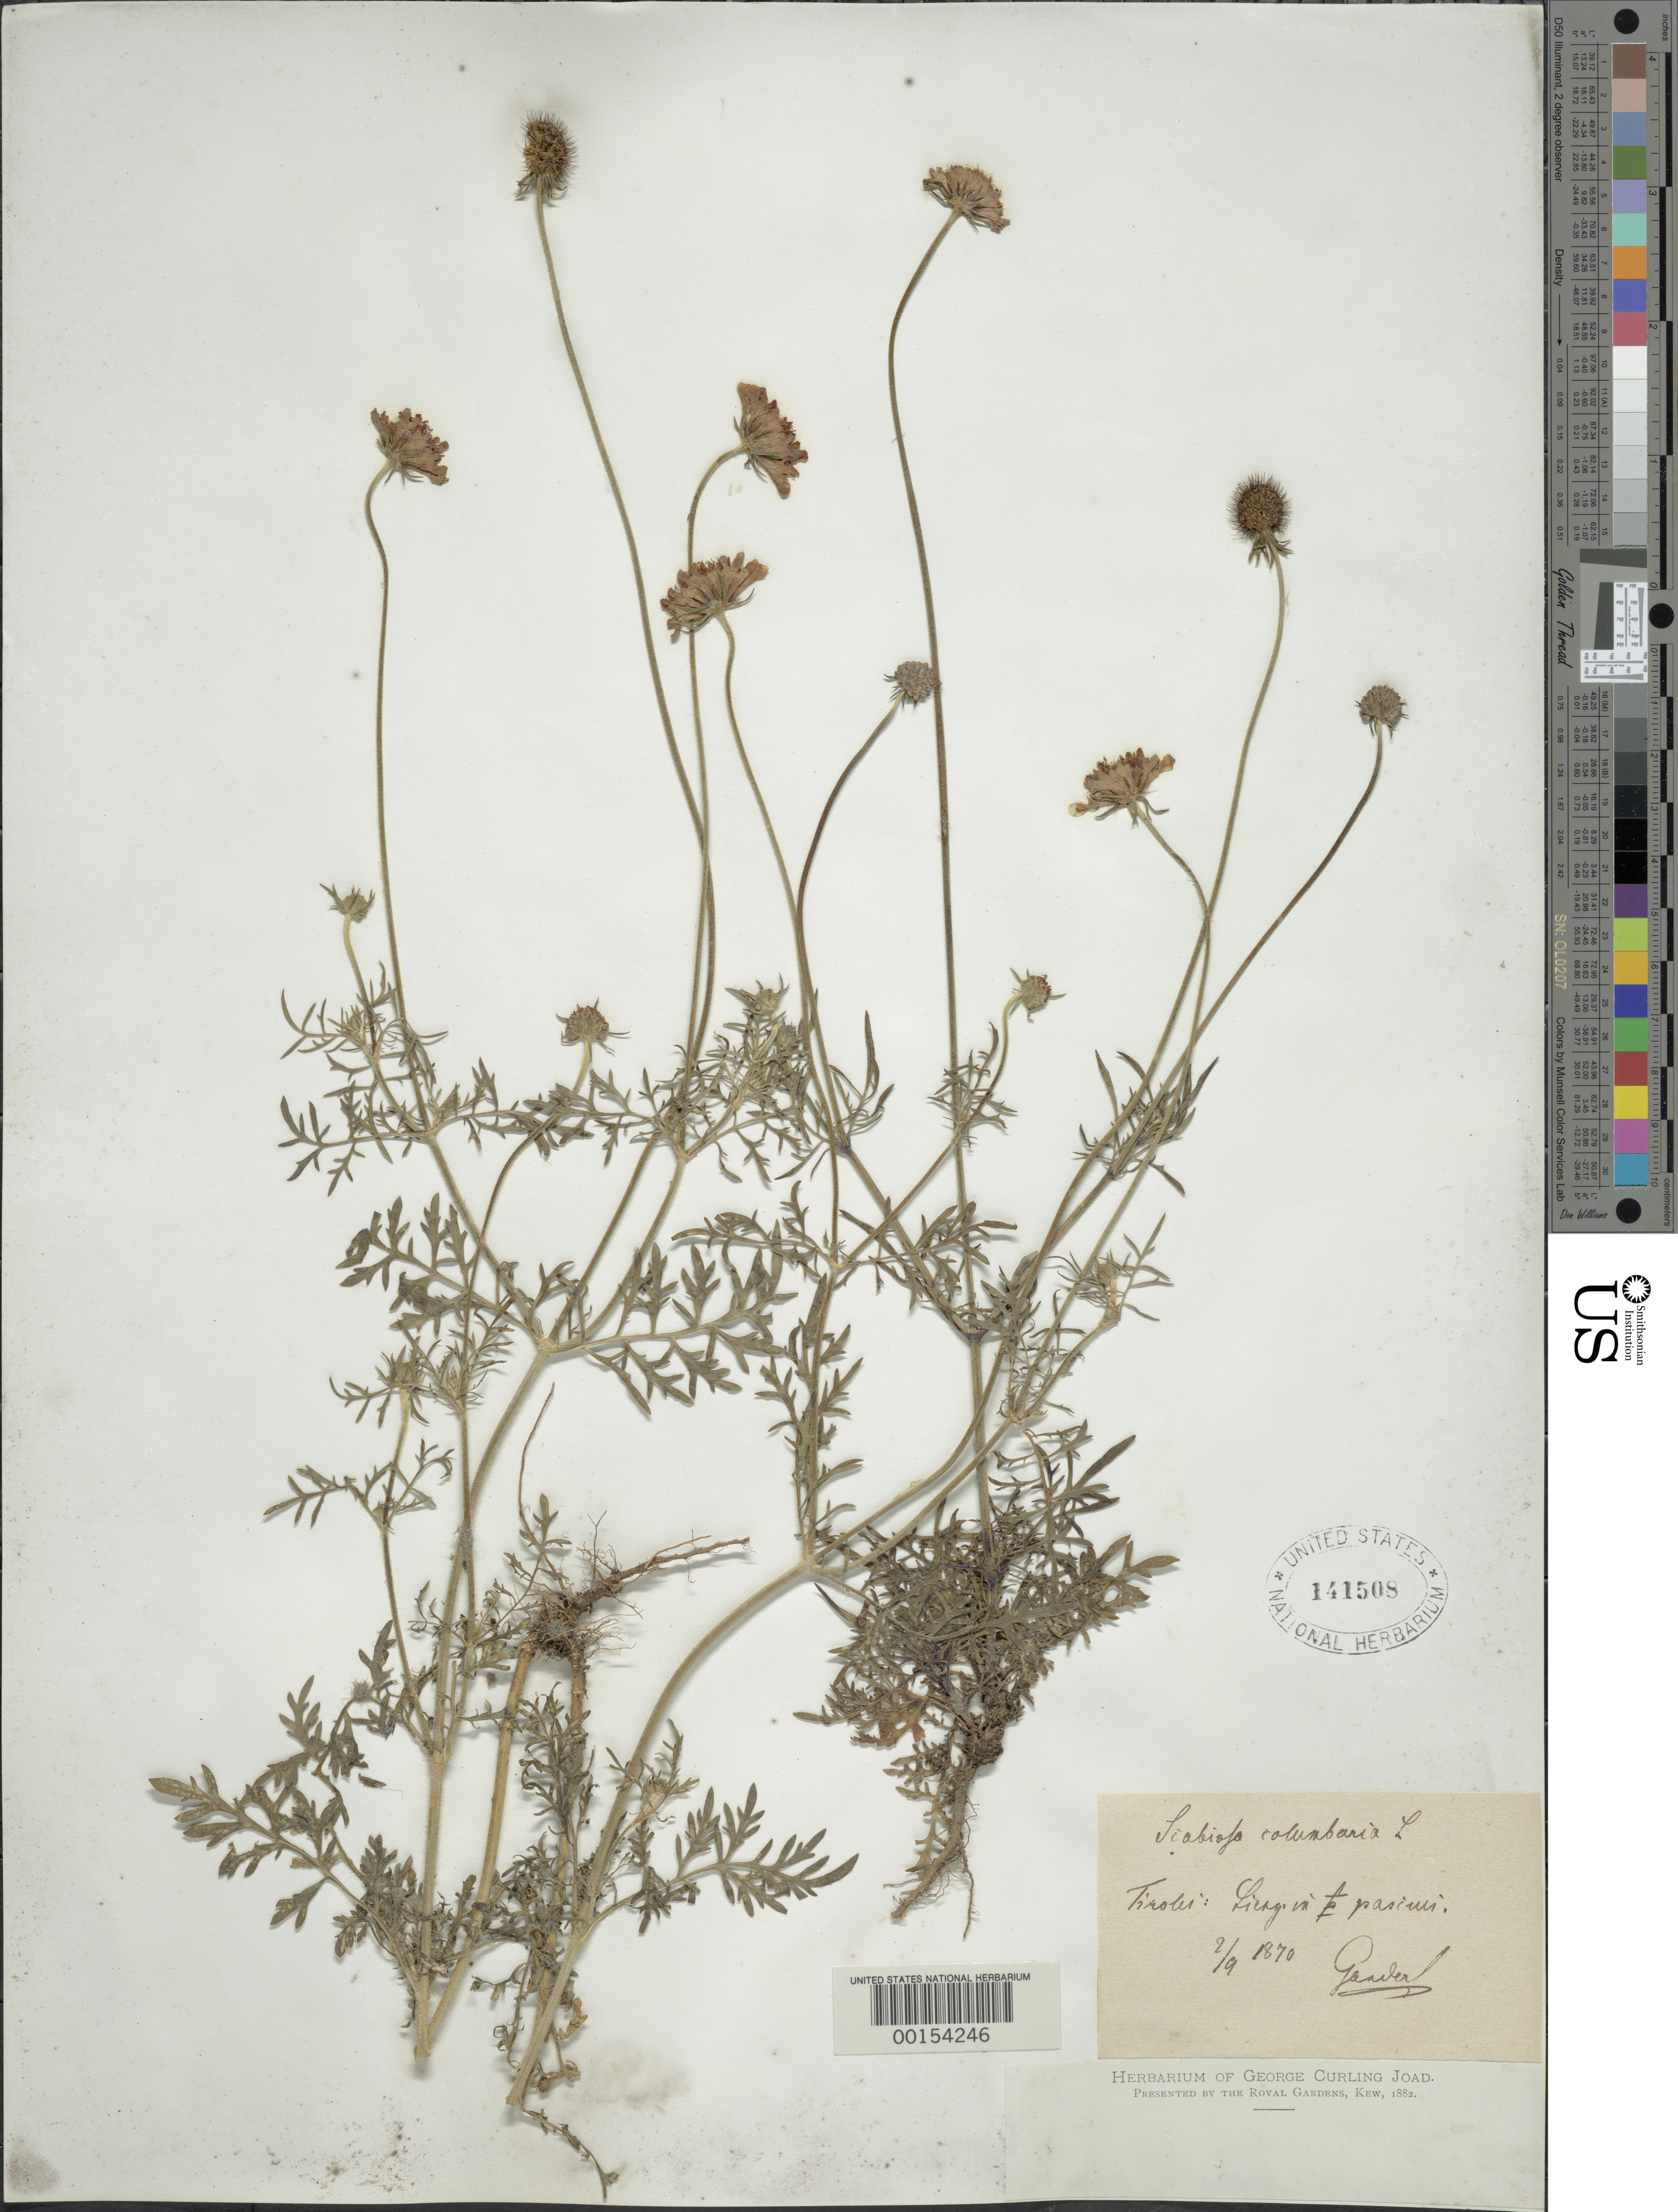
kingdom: Plantae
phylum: Tracheophyta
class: Magnoliopsida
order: Dipsacales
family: Caprifoliaceae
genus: Scabiosa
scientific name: Scabiosa columbaria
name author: L.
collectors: -. Grander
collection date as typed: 02 Sep 1870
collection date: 1870-09-02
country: Germany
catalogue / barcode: US 141508